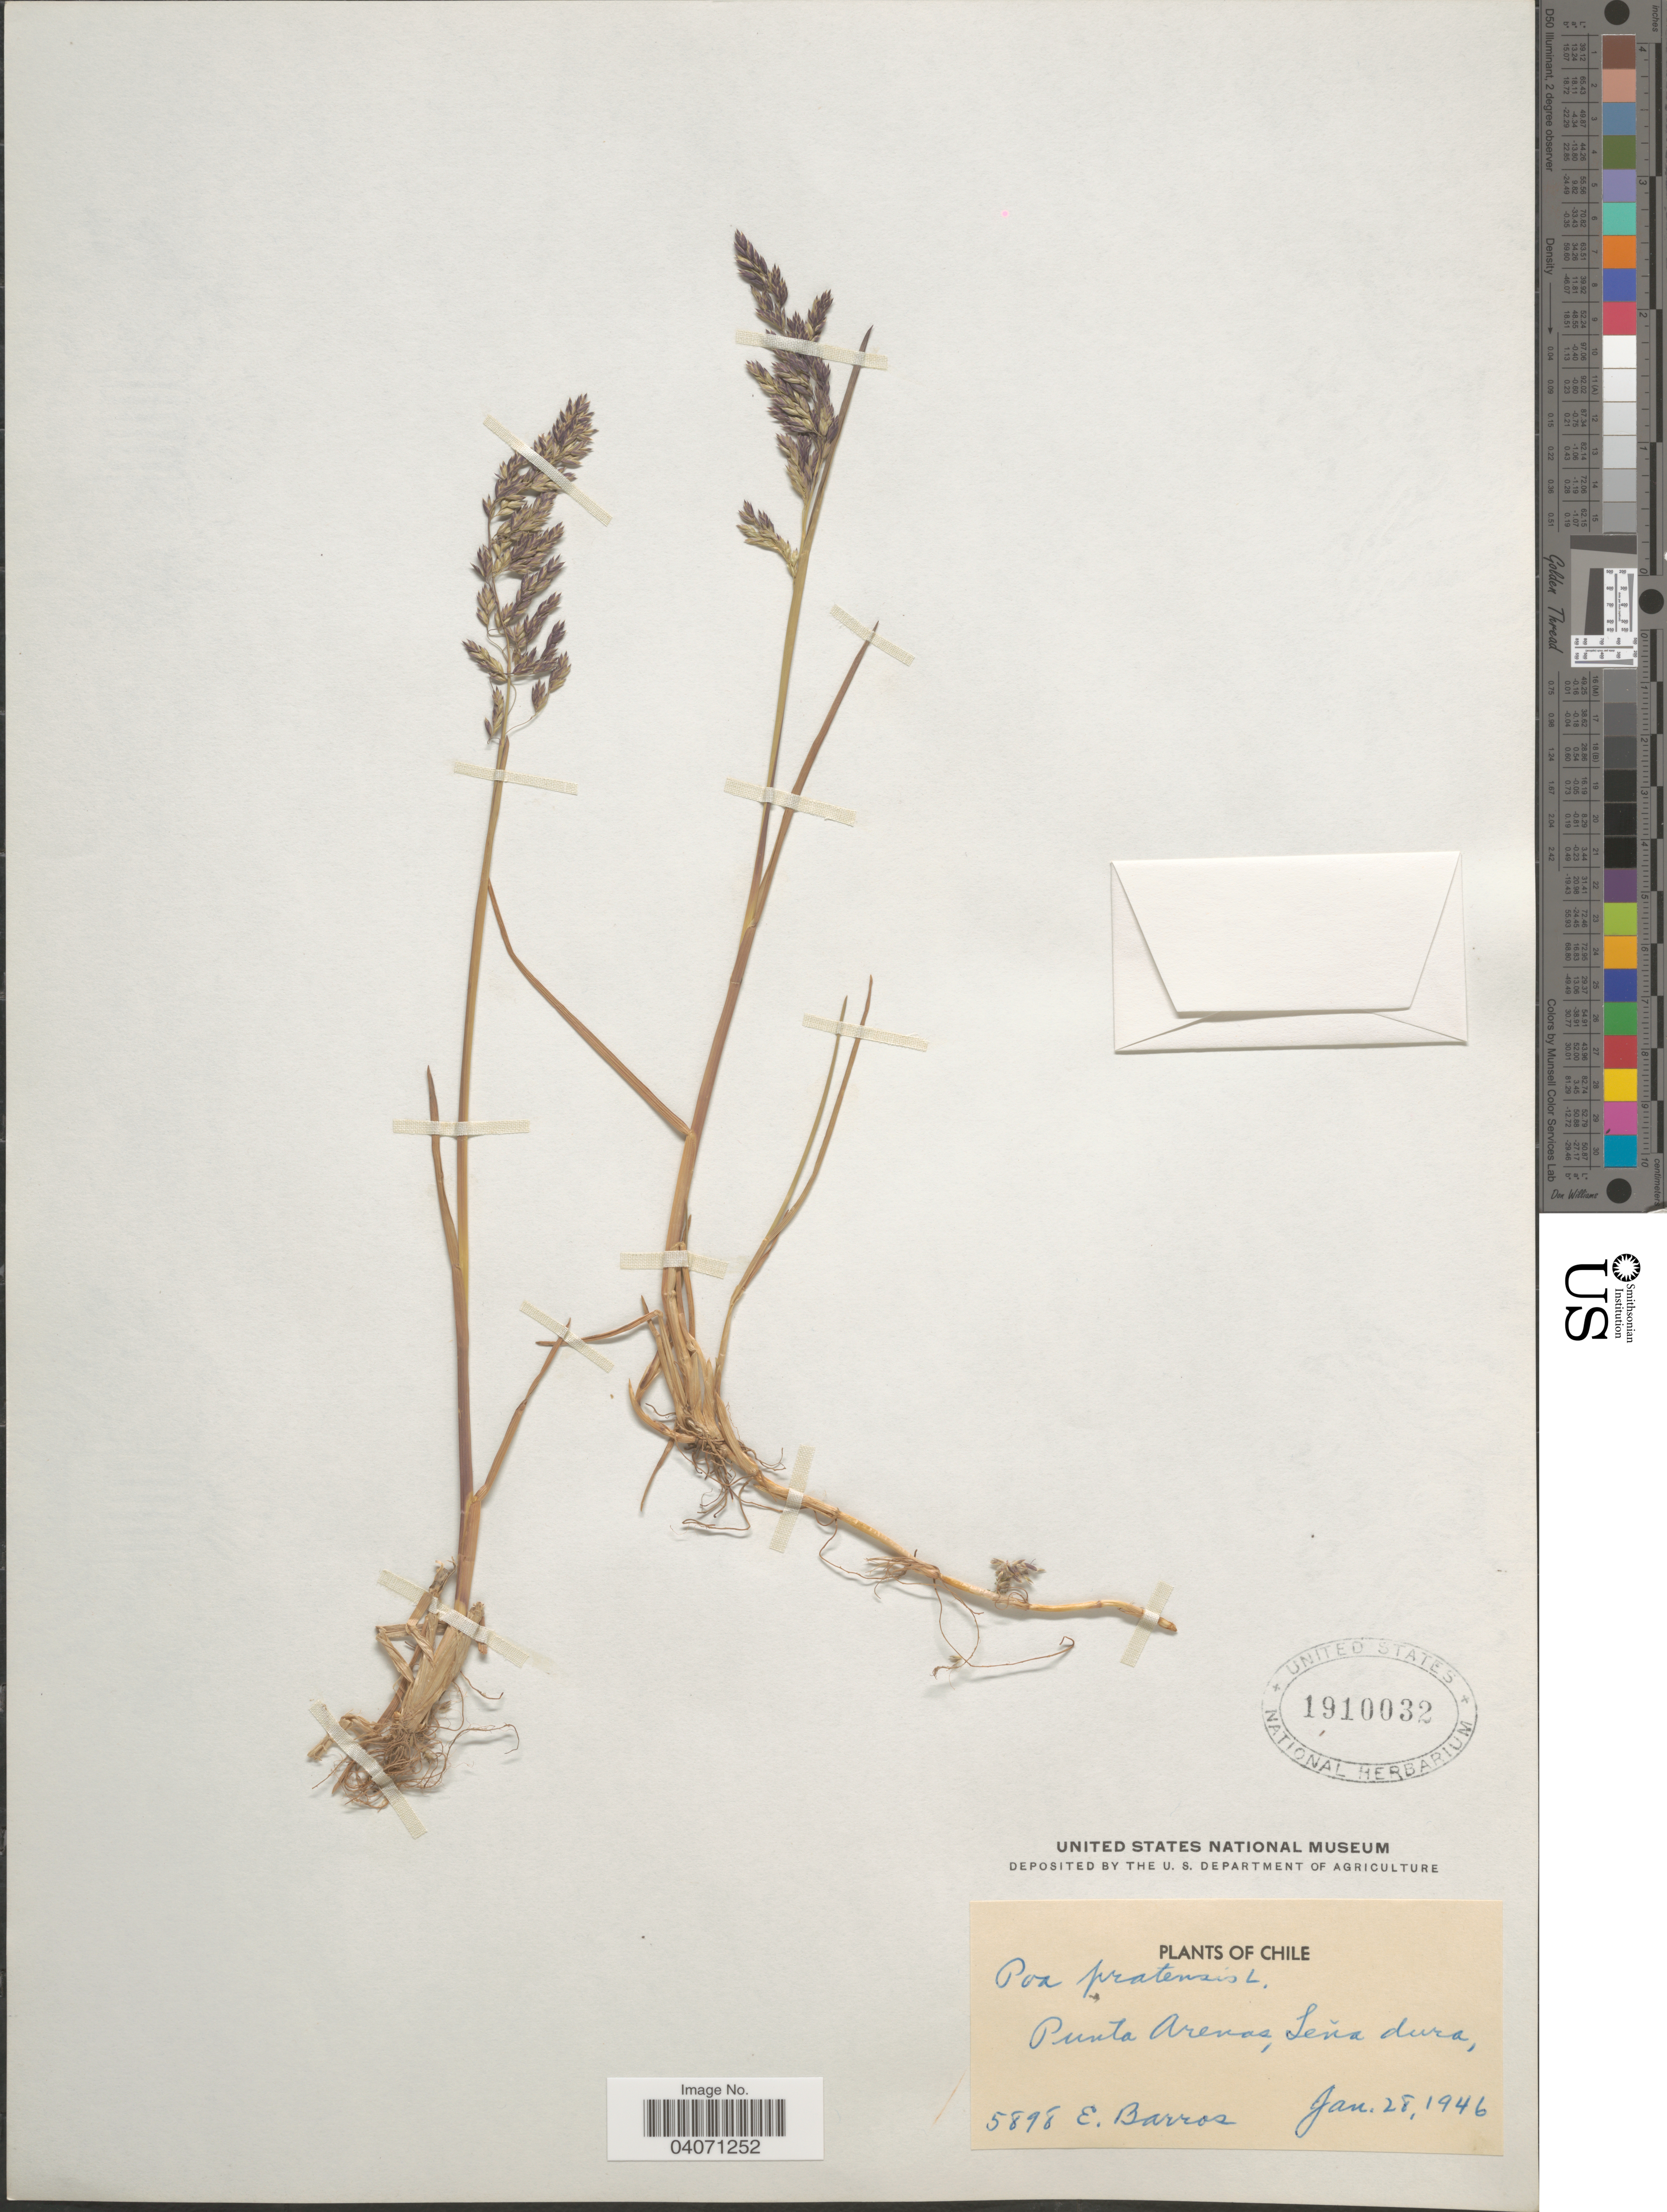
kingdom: Plantae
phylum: Tracheophyta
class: Liliopsida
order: Poales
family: Poaceae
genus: Poa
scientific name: Poa pratensis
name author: L.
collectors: E. Barros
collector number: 5898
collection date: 1946-01-28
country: Chile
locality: Punta Arenas, Leña dura.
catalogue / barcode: US 1910032